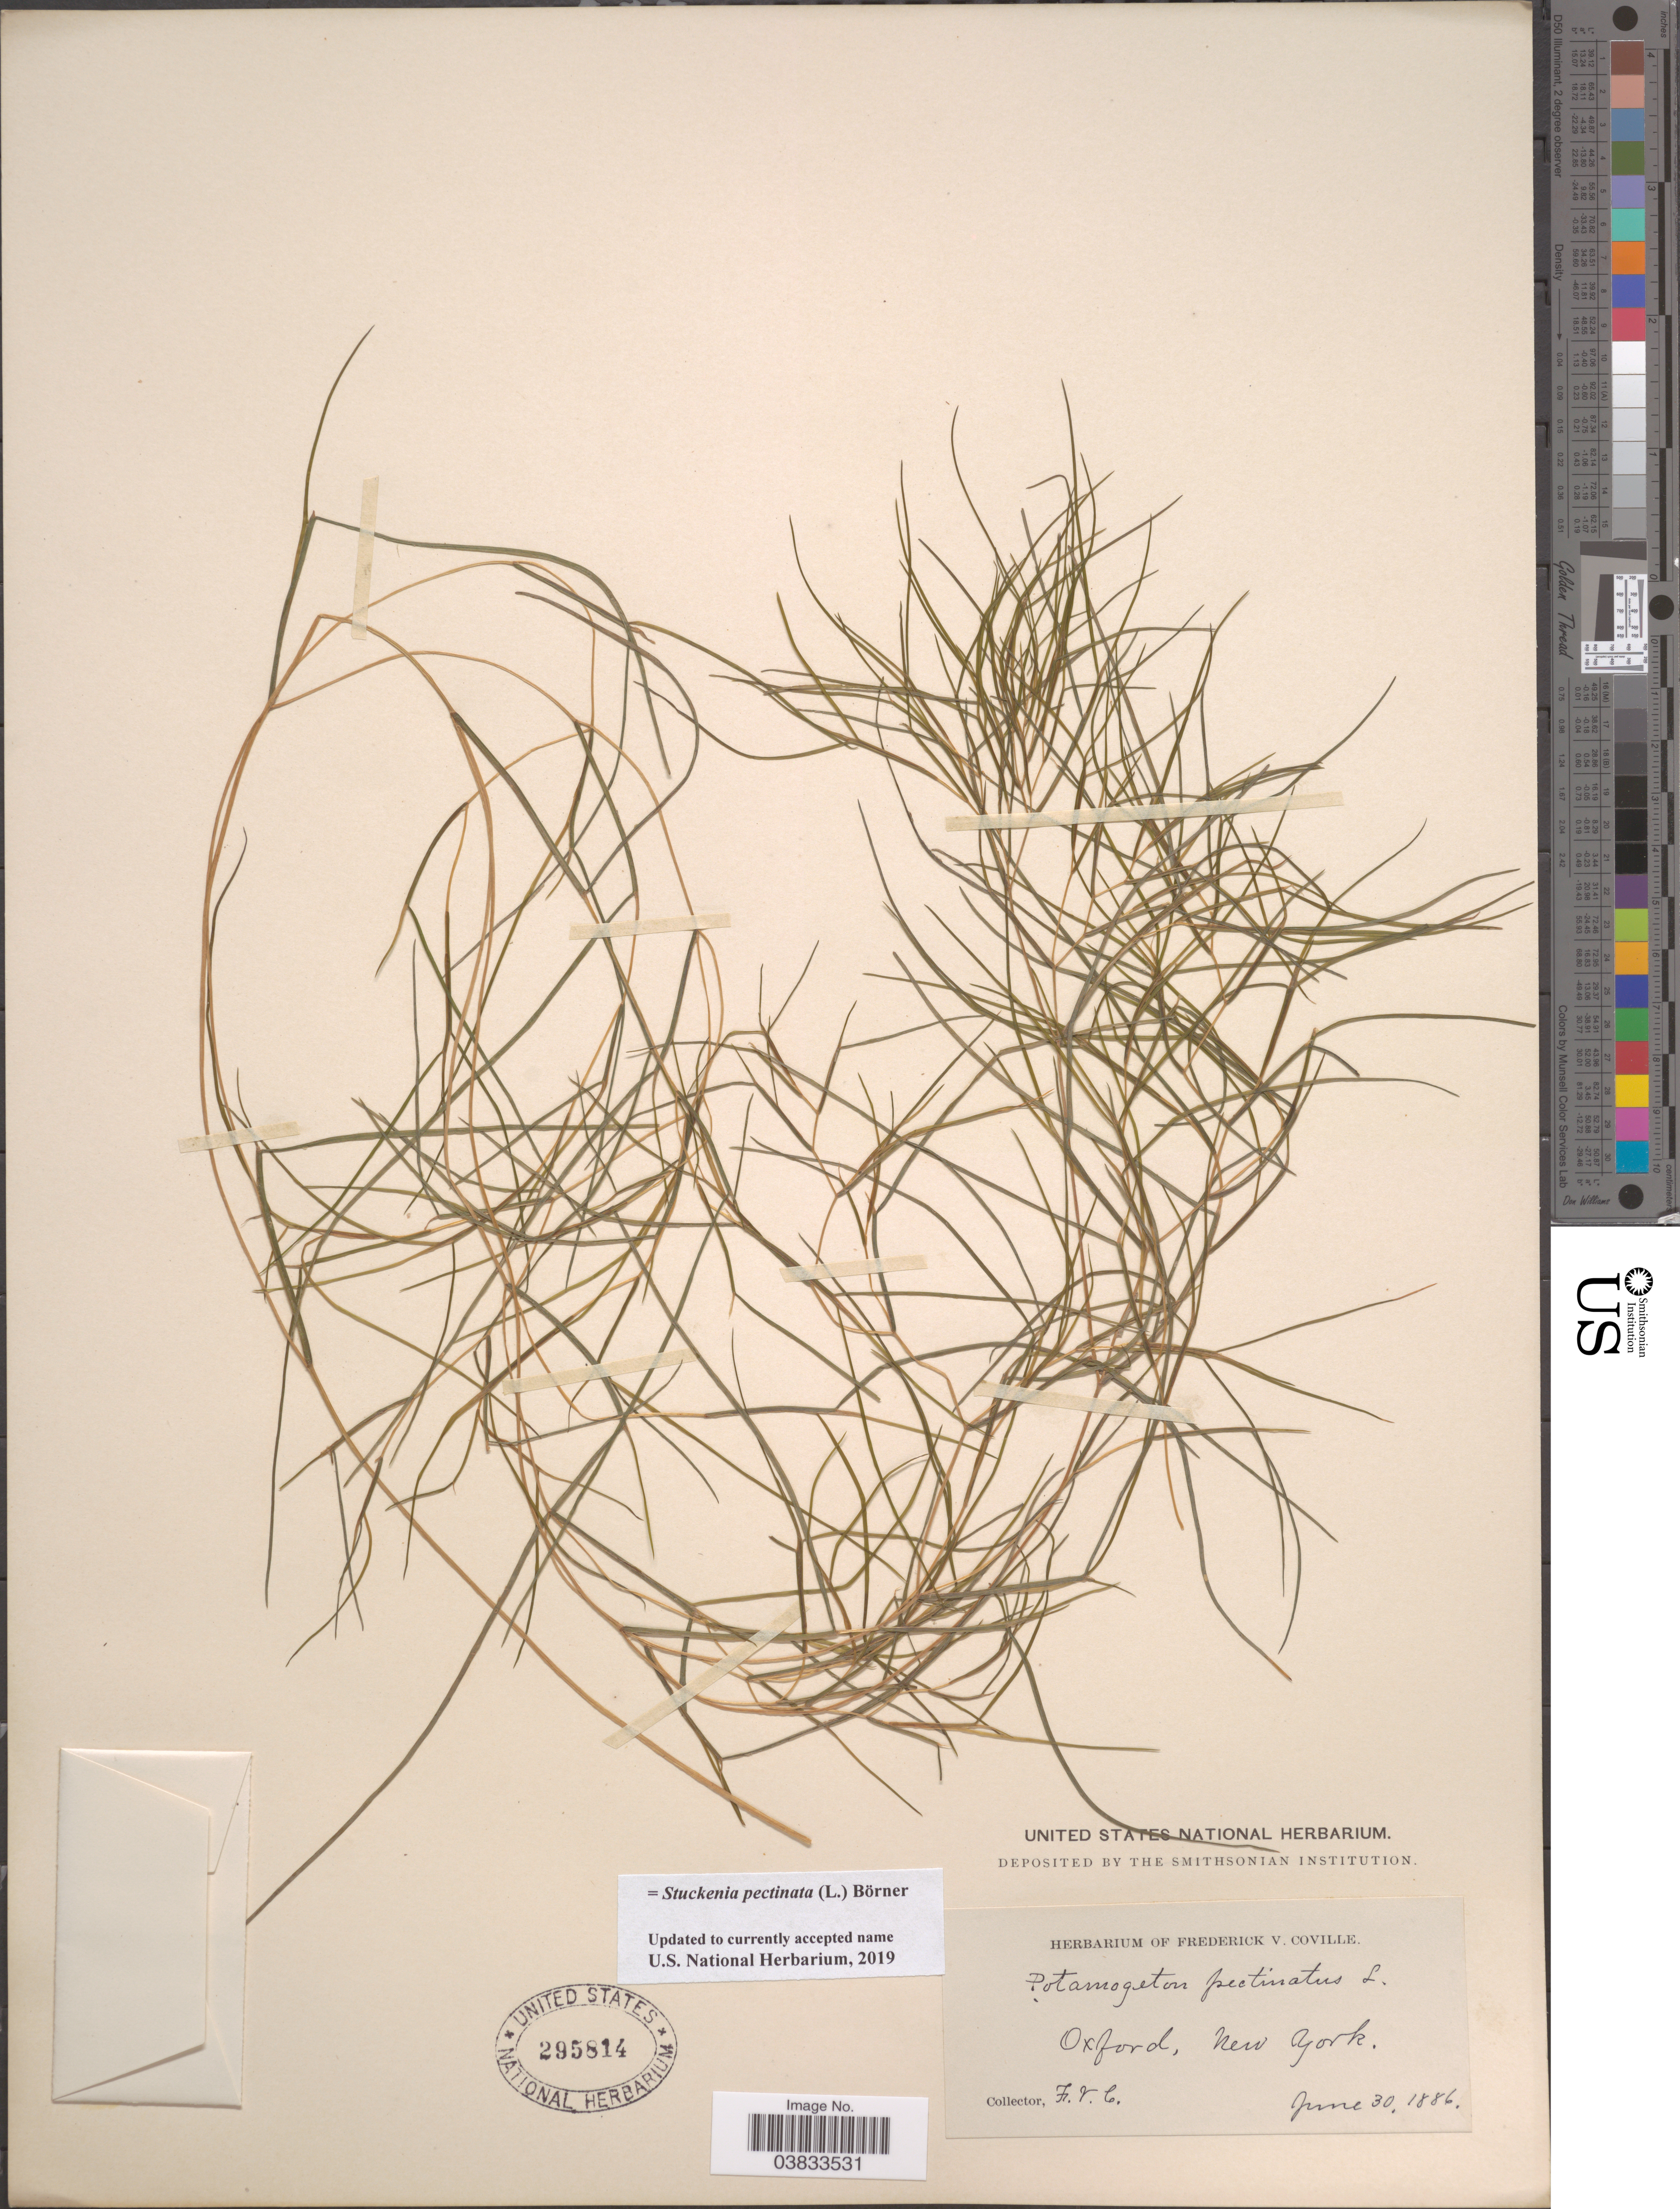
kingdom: Plantae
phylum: Tracheophyta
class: Liliopsida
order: Alismatales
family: Potamogetonaceae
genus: Stuckenia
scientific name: Stuckenia pectinata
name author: (L.) Börner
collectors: F. V. Coville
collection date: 1886-06-30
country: United States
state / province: New York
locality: Oxford.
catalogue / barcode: US 295814